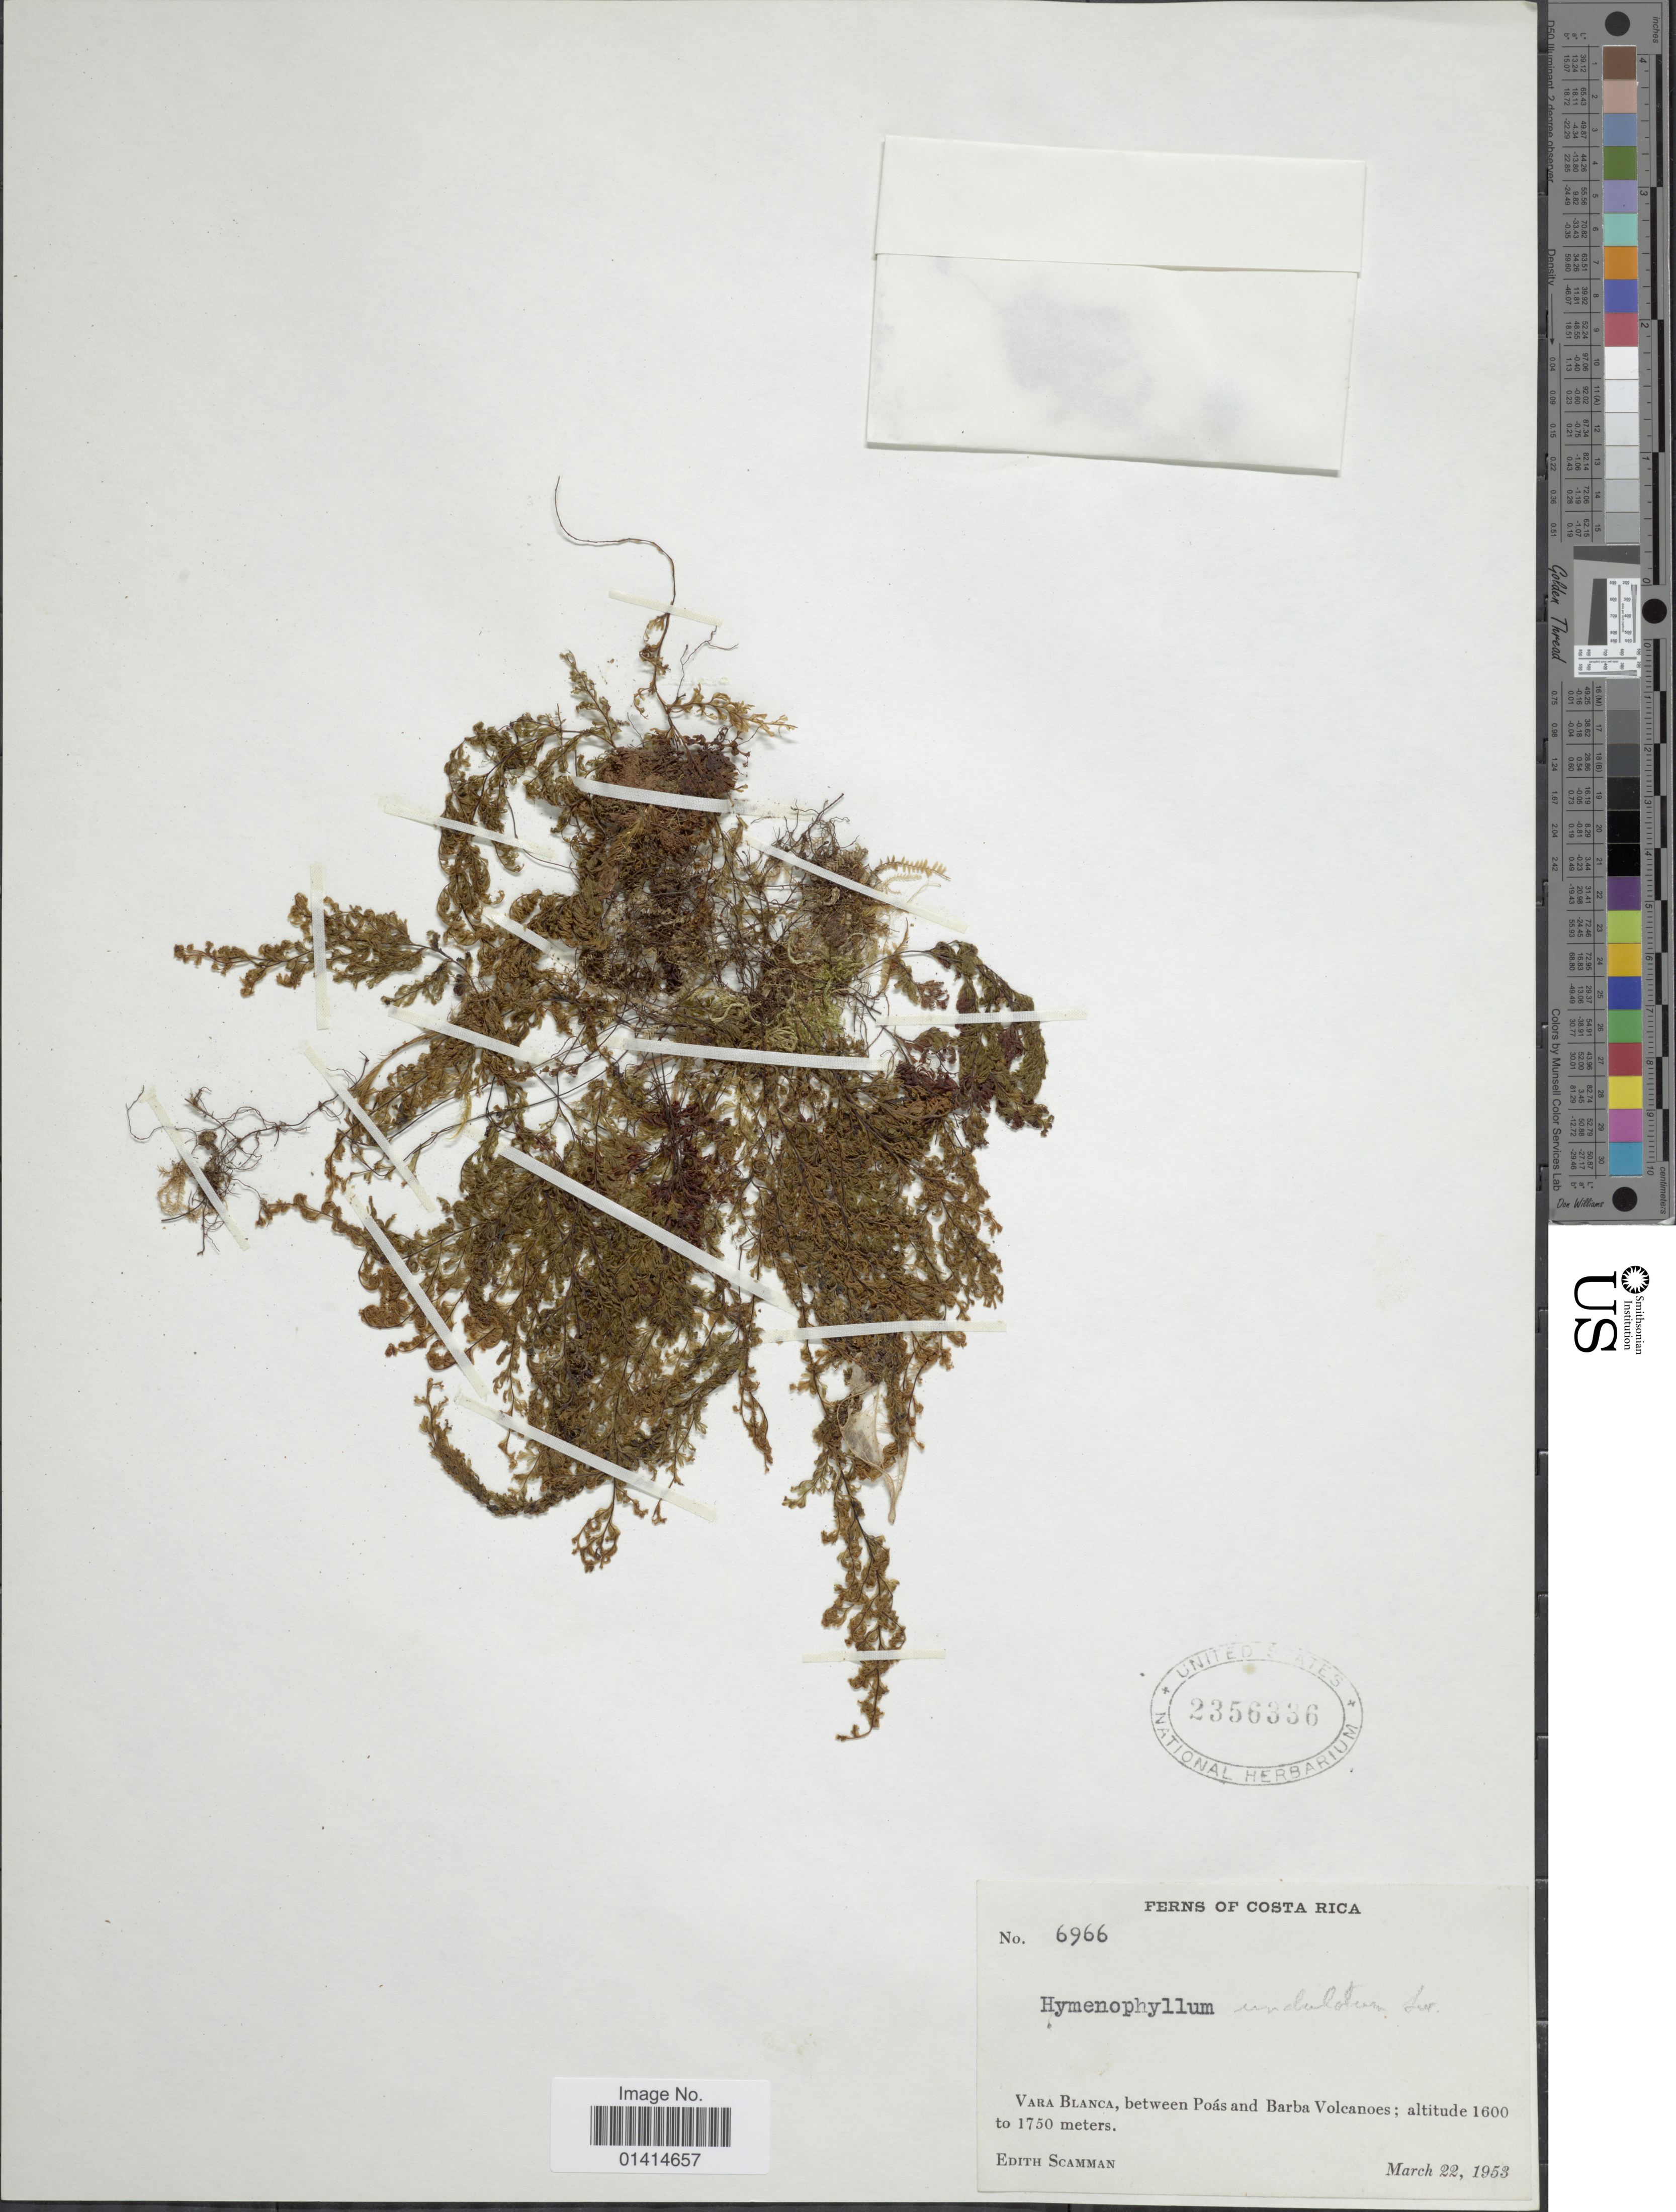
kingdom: Plantae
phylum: Tracheophyta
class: Polypodiopsida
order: Hymenophyllales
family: Hymenophyllaceae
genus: Hymenophyllum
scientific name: Hymenophyllum undulatum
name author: (Sw.) Sw.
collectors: E. Scamman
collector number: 6966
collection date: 1953-03-22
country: Costa Rica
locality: Vara Blanca, between Poás and Barba Volcanoes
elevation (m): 1600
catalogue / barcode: US 2356336